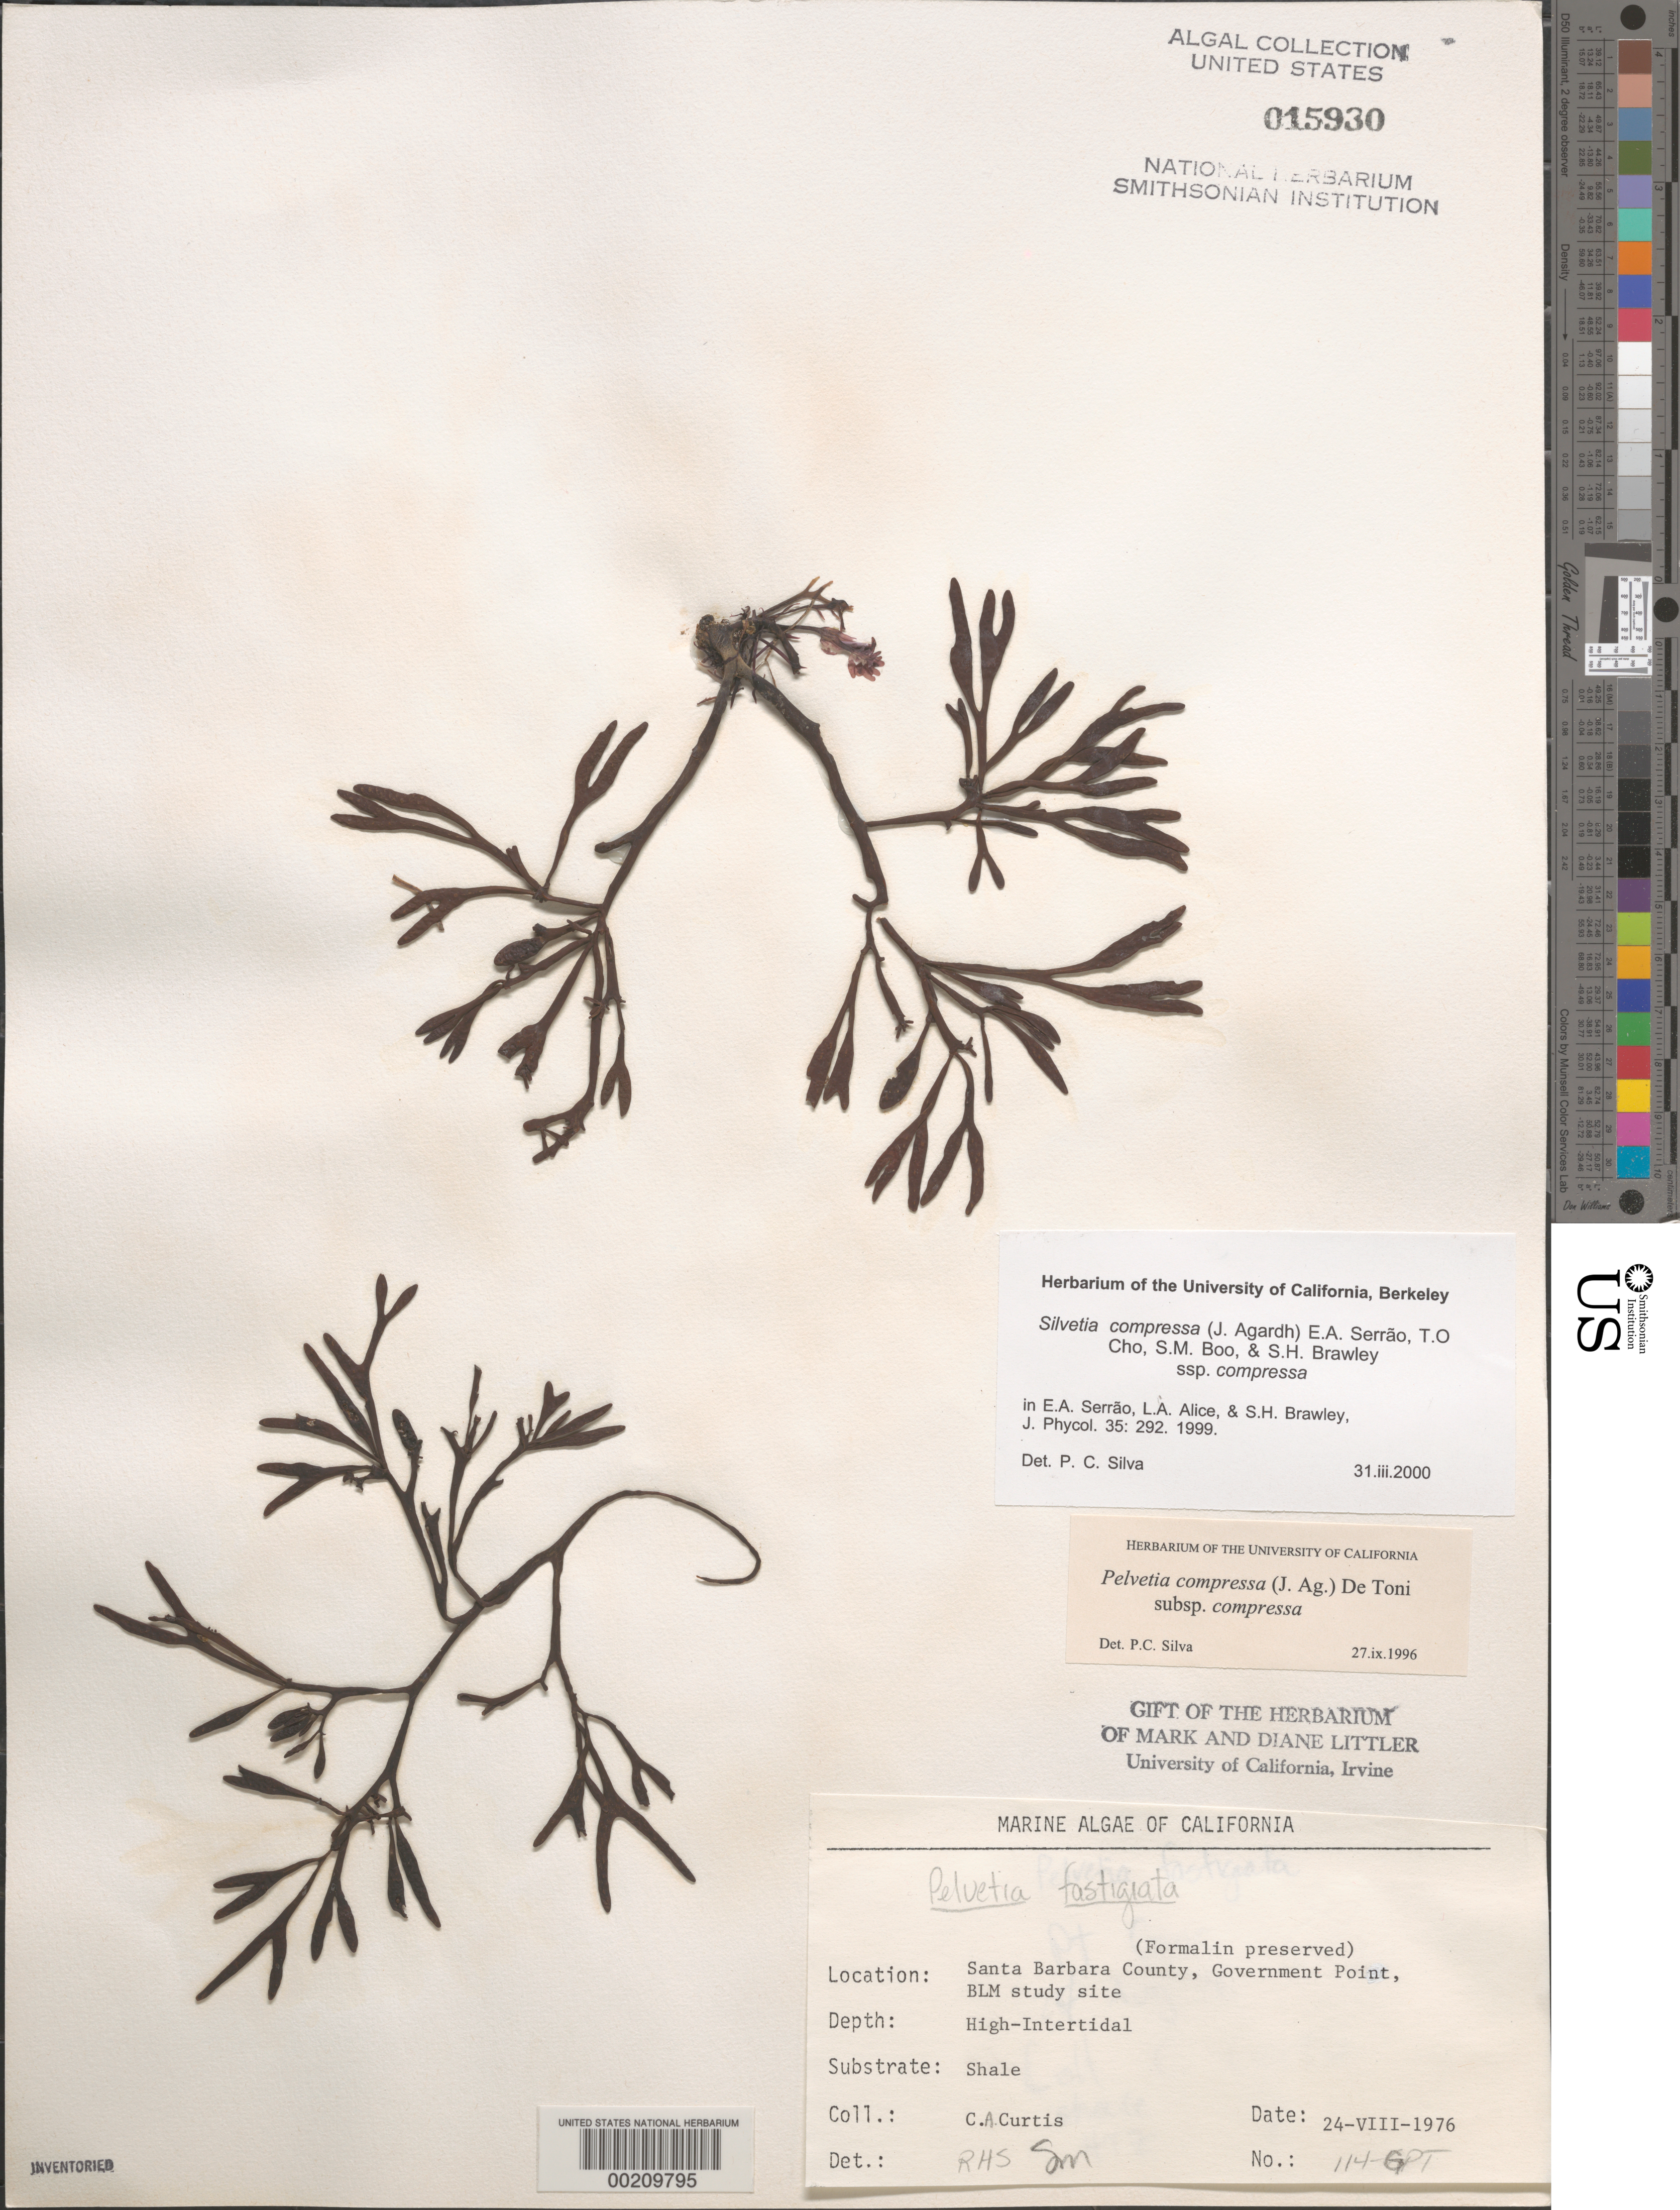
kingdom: Chromista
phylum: Ochrophyta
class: Phaeophyceae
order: Fucales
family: Fucaceae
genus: Silvetia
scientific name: Silvetia compressa subsp. compressa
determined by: Silva, P. C.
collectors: C. Curtis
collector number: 114-GPT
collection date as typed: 24 Aug 1976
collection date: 1976-08-24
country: United States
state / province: California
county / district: Santa Barbara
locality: Government Point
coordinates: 34 26'31"N, 120 24'06"W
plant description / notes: BLM-SOCALBIGHT Rocky Intertidal Survey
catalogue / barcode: US 15930